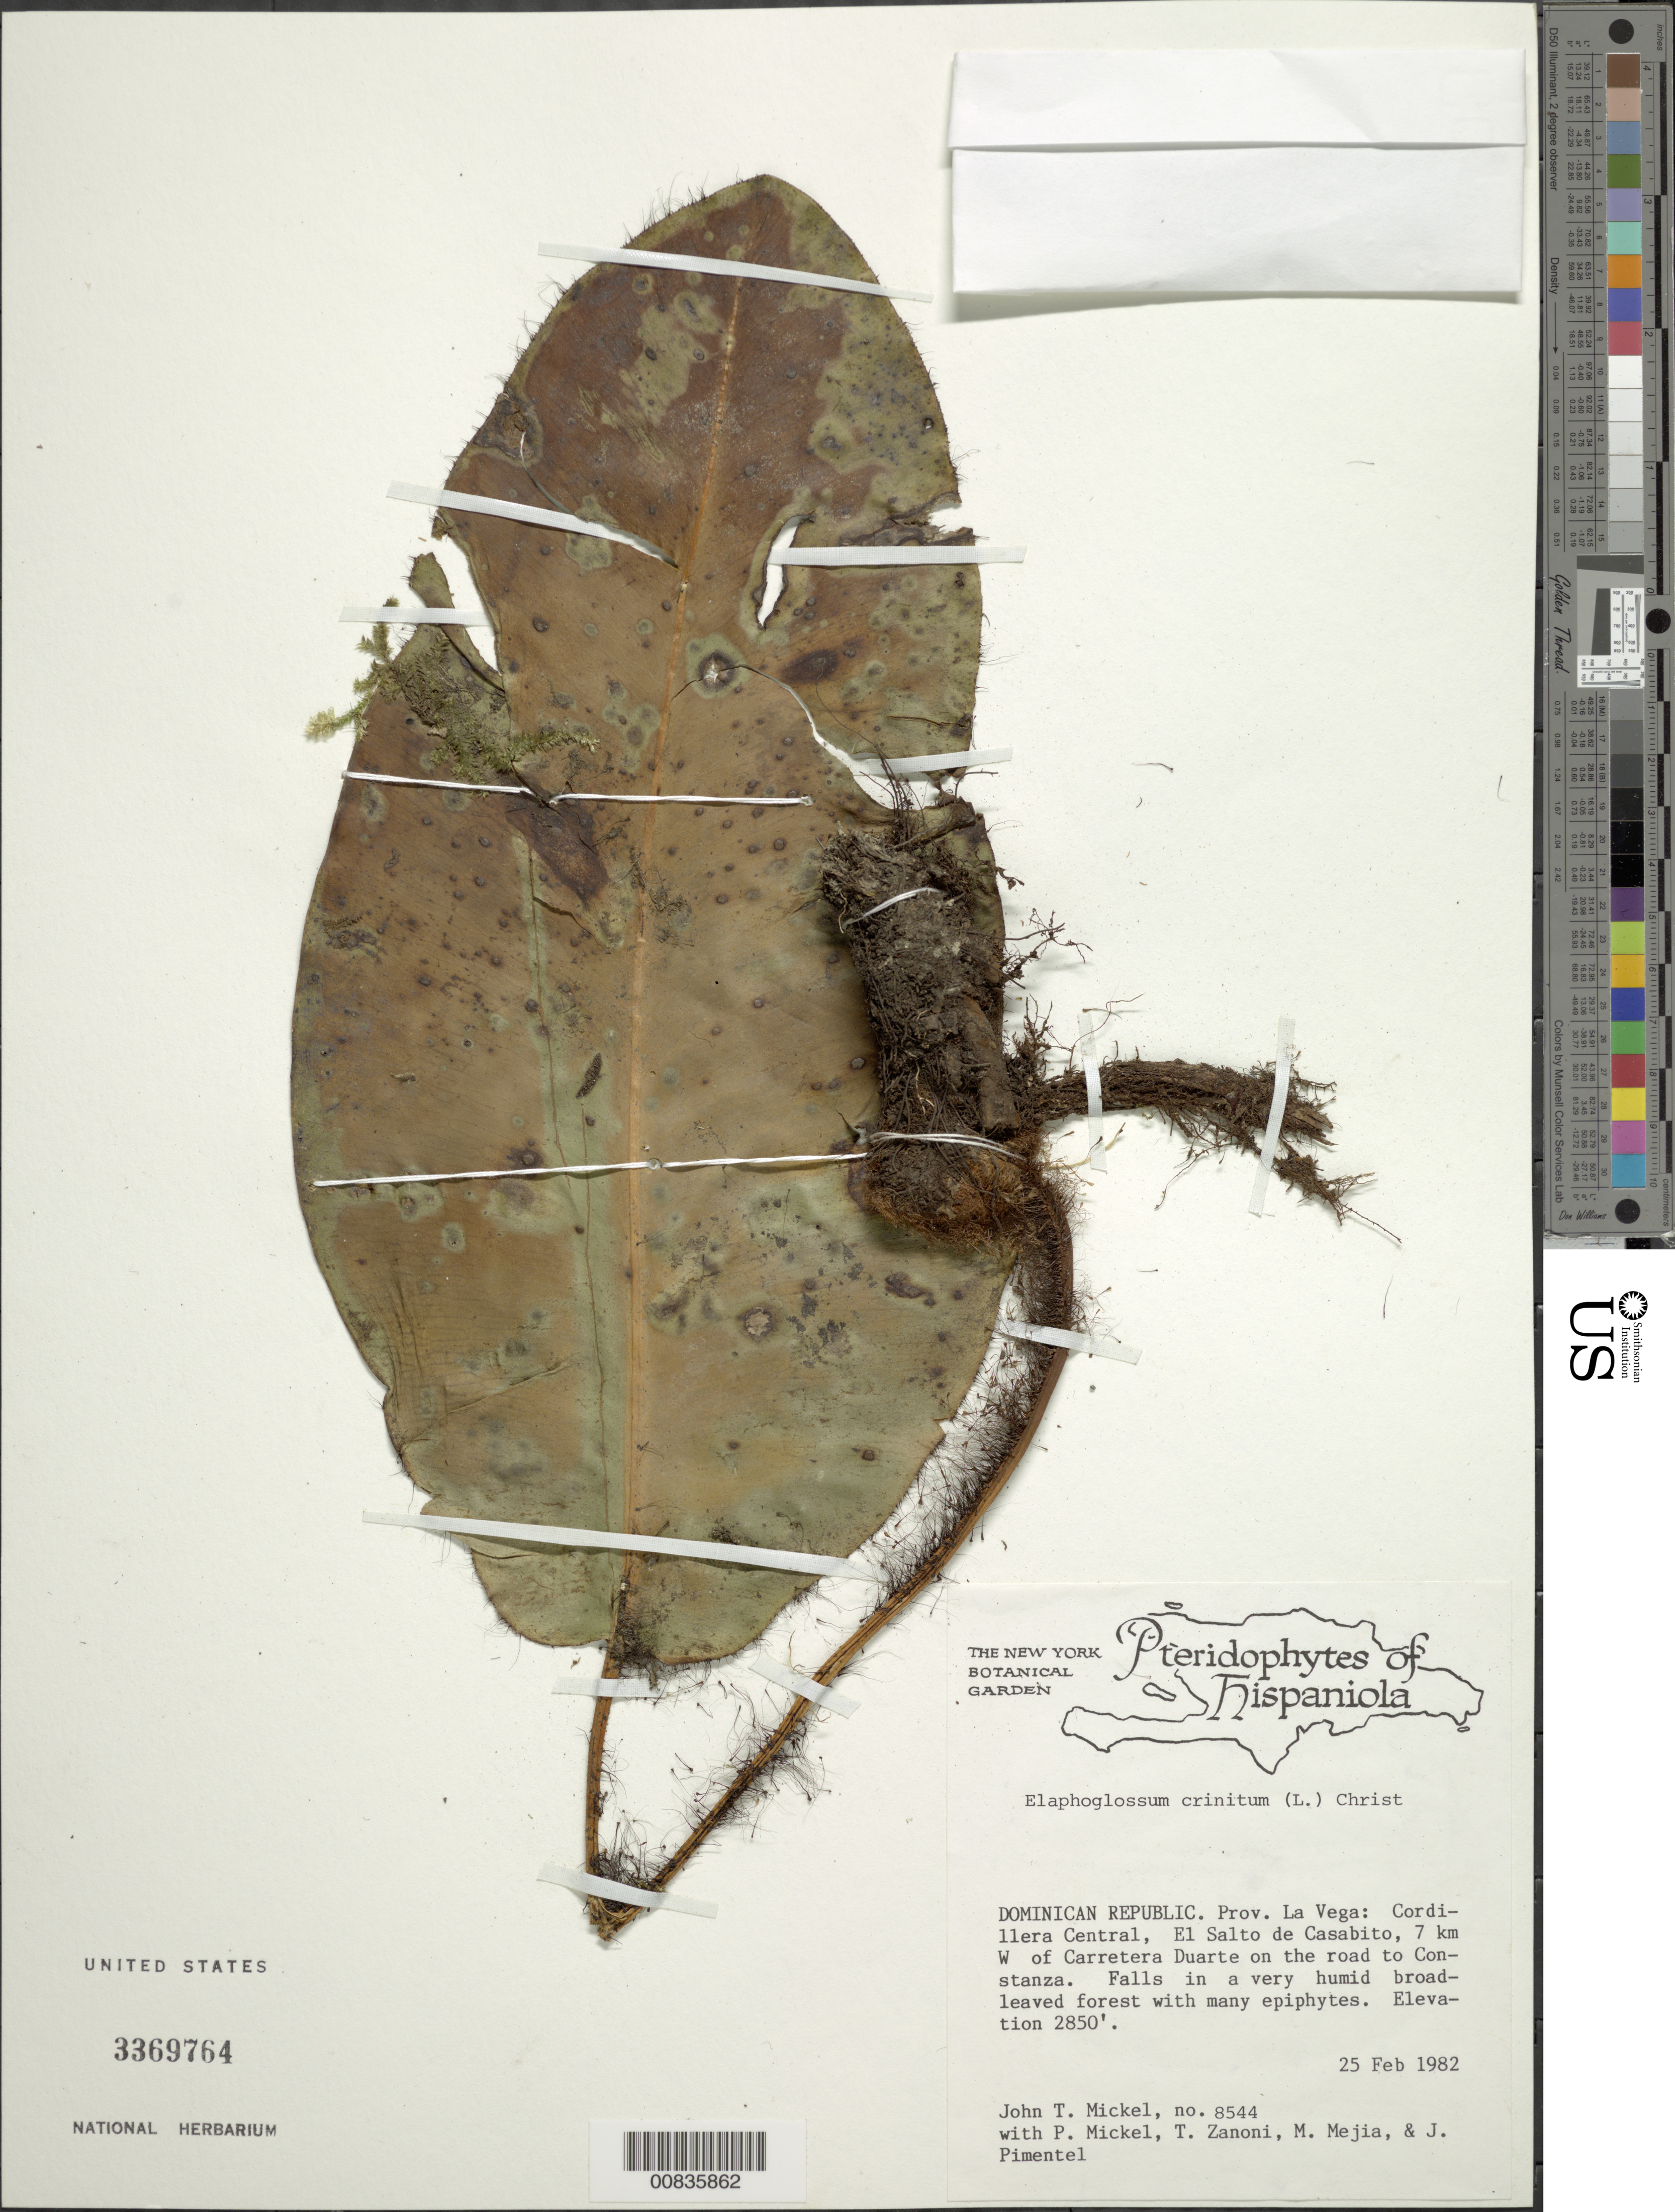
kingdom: Plantae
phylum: Tracheophyta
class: Polypodiopsida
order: Polypodiales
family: Dryopteridaceae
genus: Elaphoglossum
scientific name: Elaphoglossum crinitum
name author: (L.) Christ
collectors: J. T. Mickel, P. Mickel, T. A. Zanoni, M. Mejia & J. Pimentel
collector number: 8544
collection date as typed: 25 Feb 1982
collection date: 1982-02-25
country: Dominican Republic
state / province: La Vega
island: Hispaniola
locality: Cordillera Central, el Salto de Casabito, 7 km W of Carretera Duarte on road to Constanza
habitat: Falls in a very humid borad-leaved forest with many epiphytes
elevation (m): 869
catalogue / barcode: US 3369764